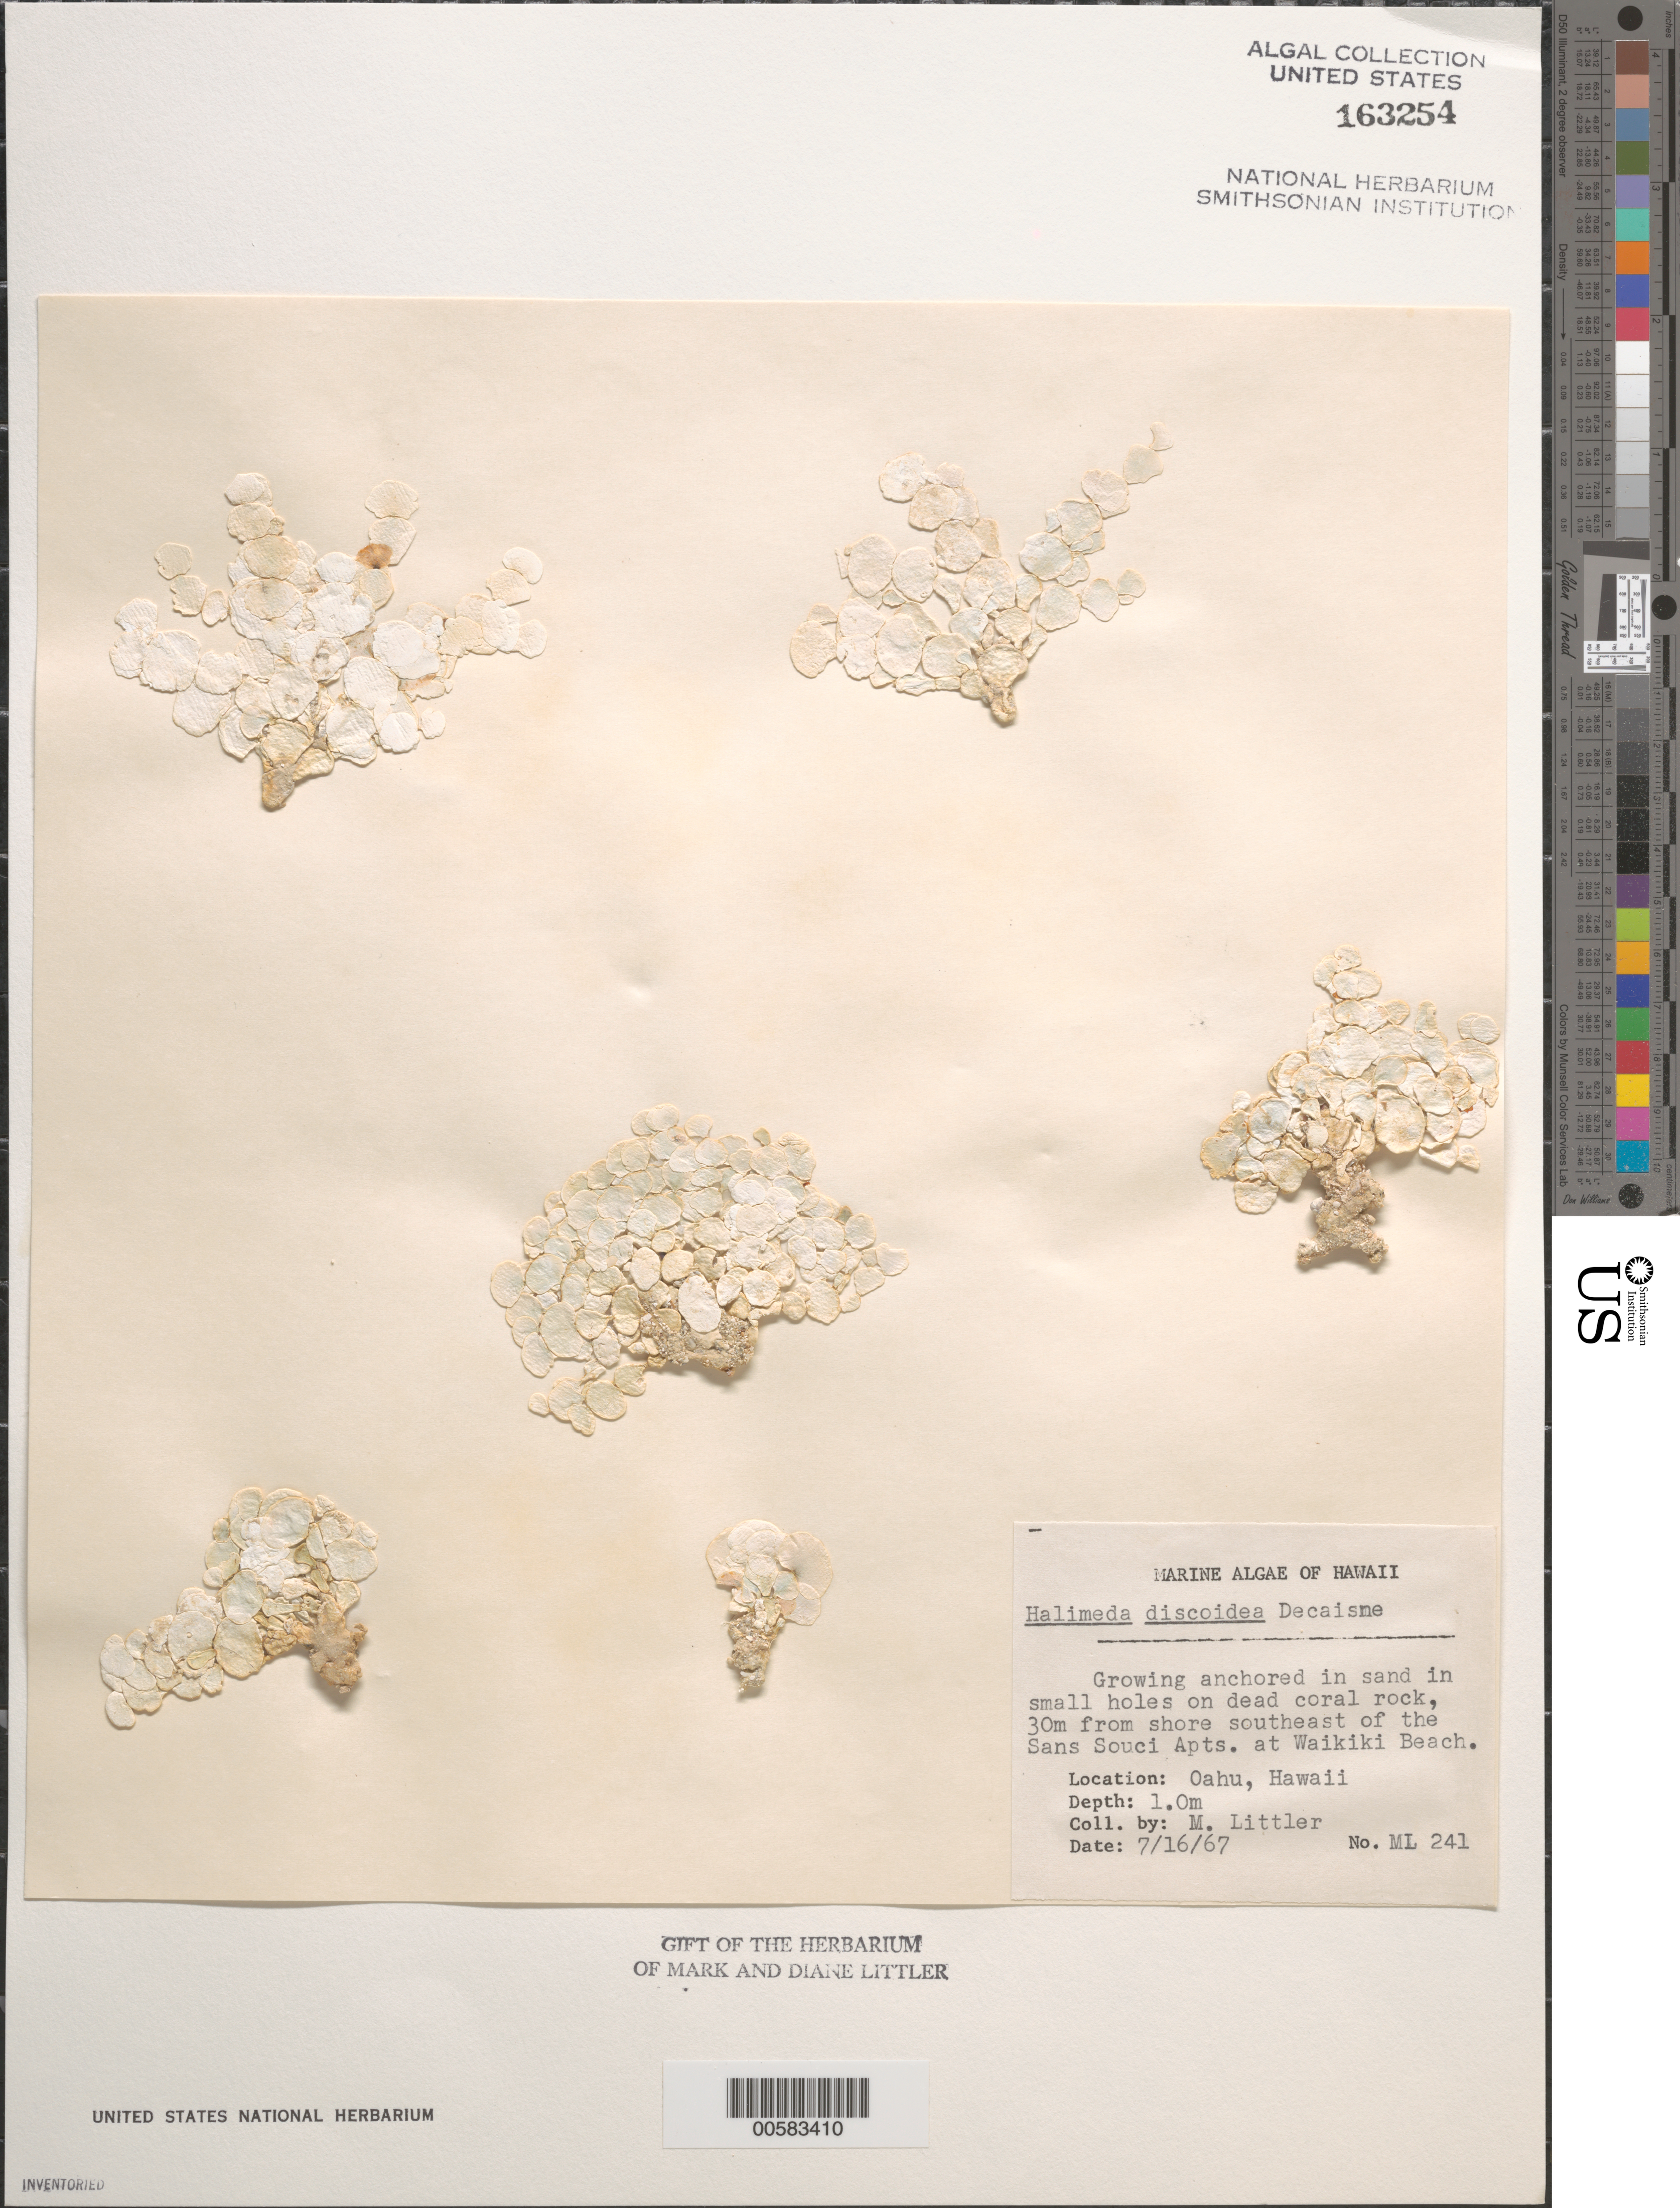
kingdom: Plantae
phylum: Chlorophyta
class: Ulvophyceae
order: Bryopsidales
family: Halimedaceae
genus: Halimeda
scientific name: Halimeda discoidea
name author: Decne.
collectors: M. M. Littler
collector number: ML 241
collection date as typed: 16 Jul 1967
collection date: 1967-07-16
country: United States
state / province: Hawaii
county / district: Honolulu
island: Oahu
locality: Waikiki Beach southeast of Sans Souci Apartments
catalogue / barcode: US 163254